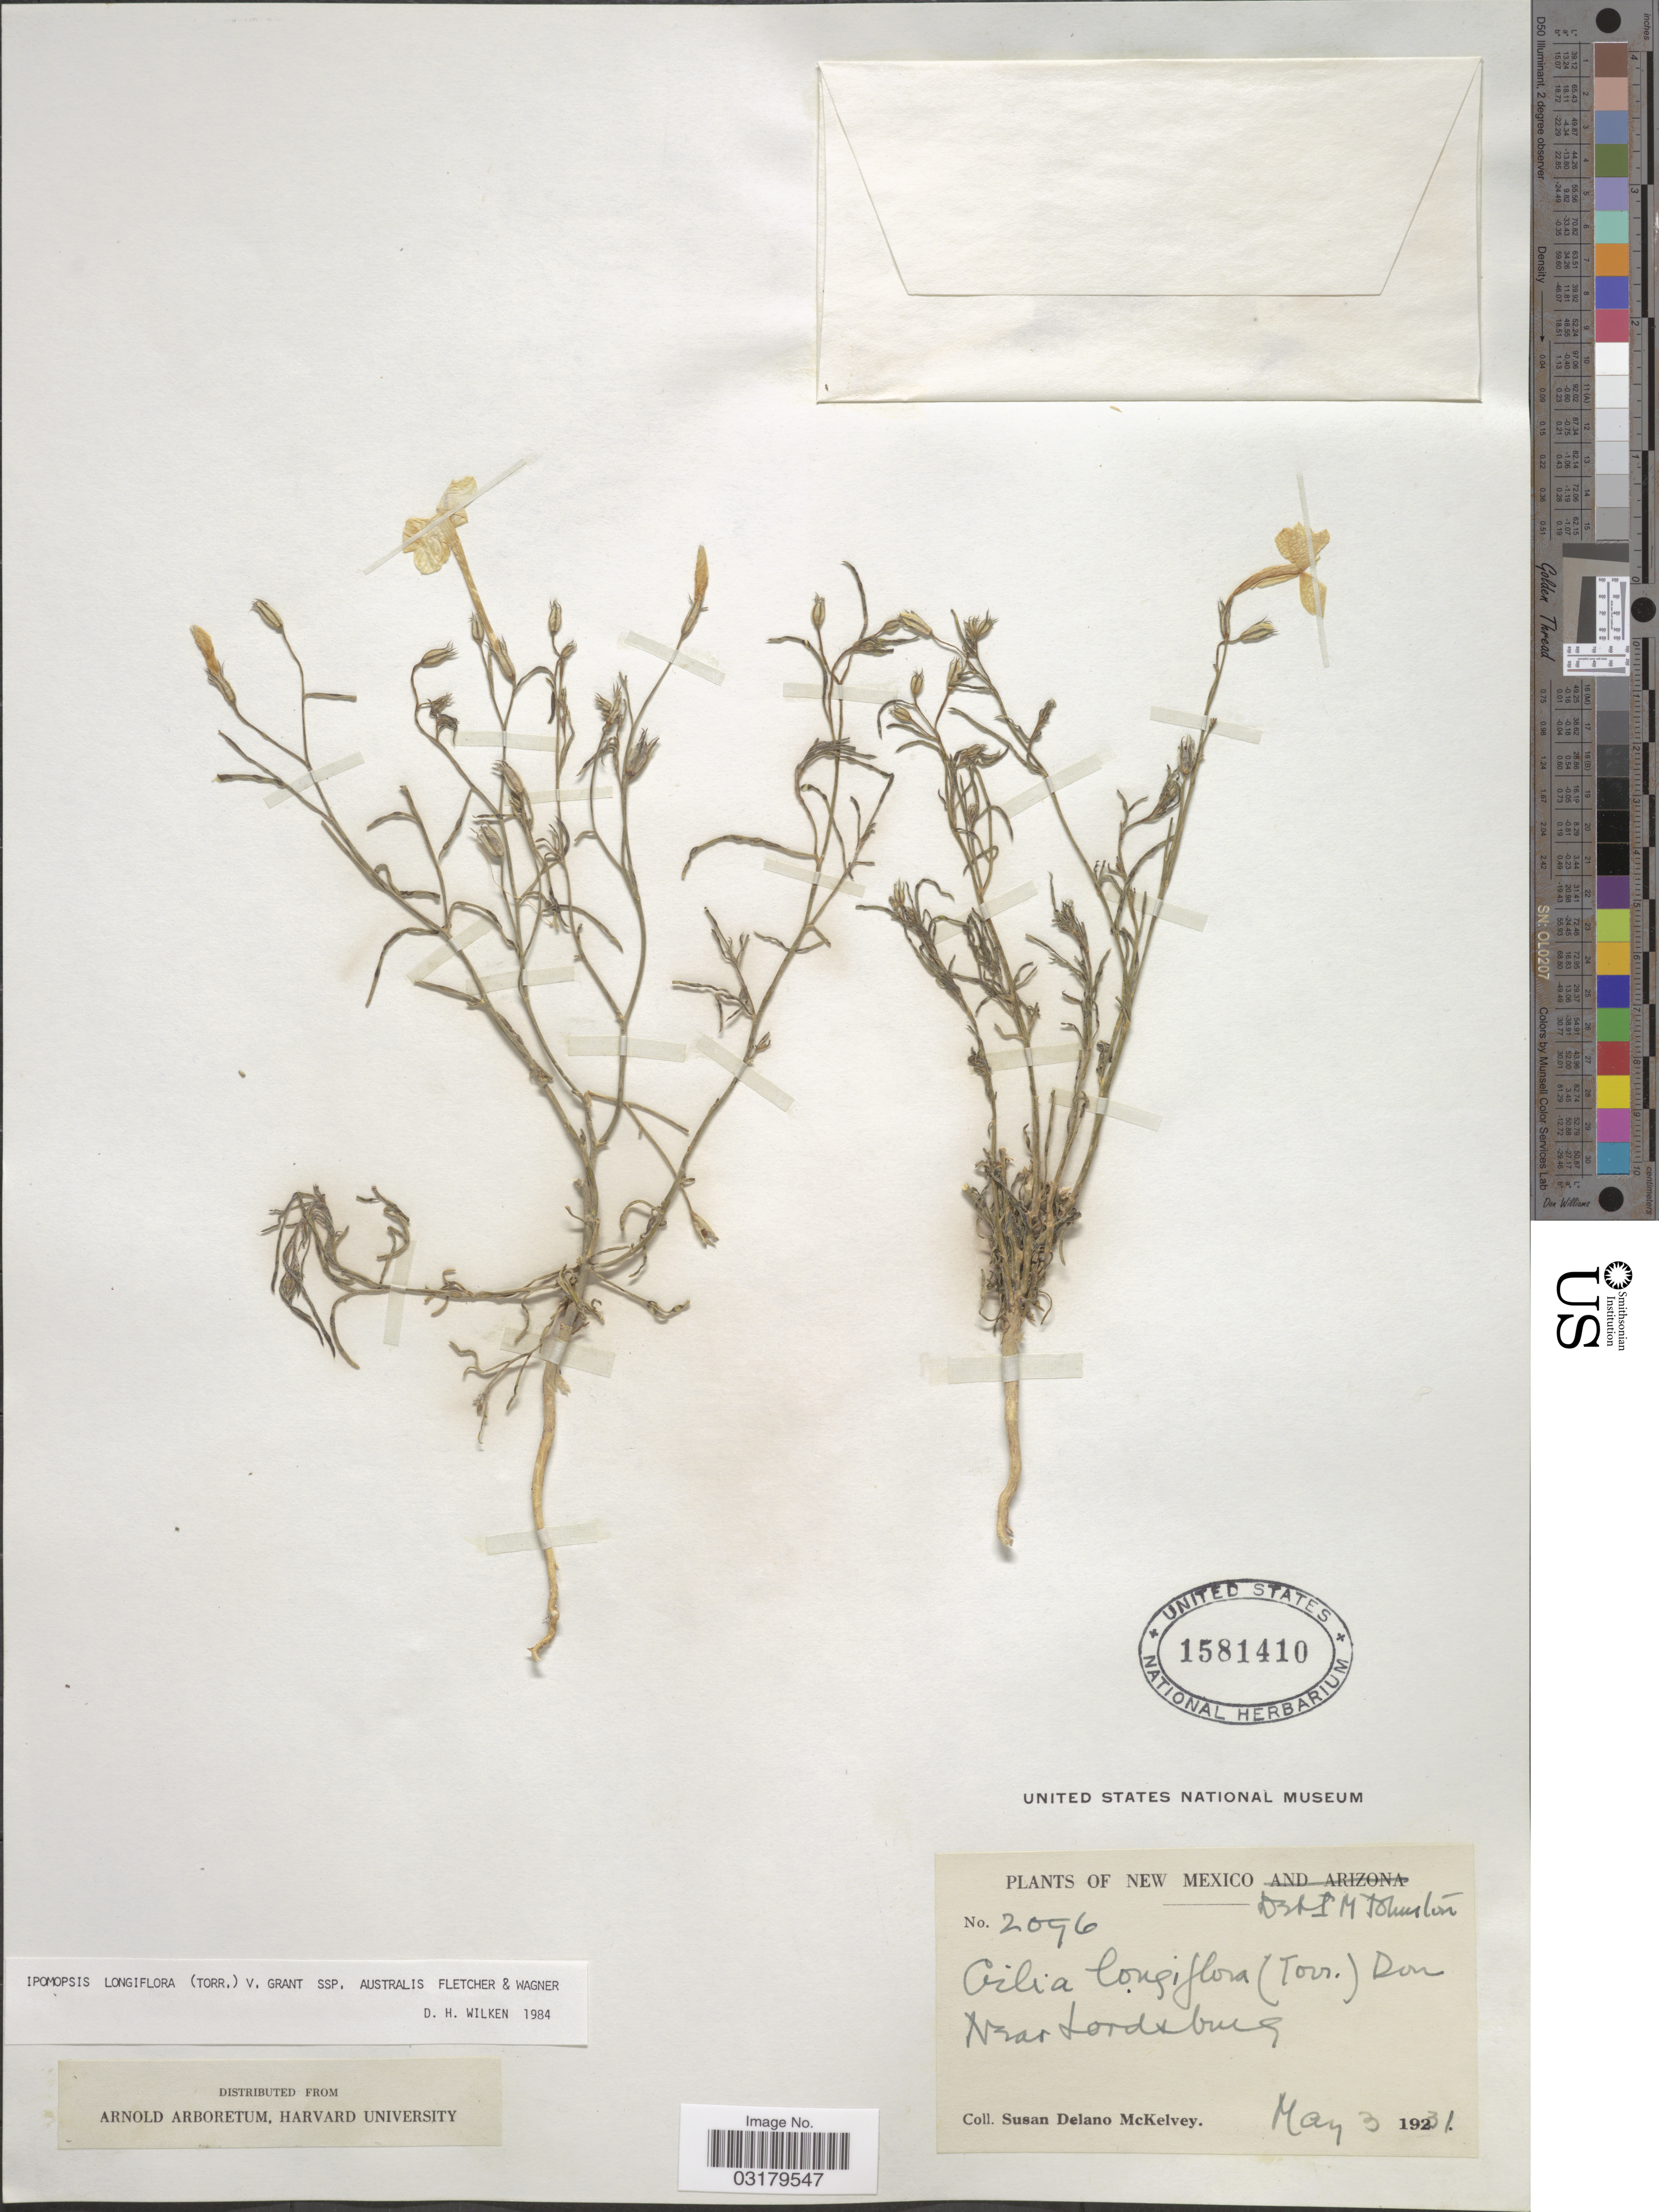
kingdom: Plantae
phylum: Tracheophyta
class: Magnoliopsida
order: Ericales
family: Polemoniaceae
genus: Ipomopsis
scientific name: Ipomopsis longiflora subsp. australis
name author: R.A. Fletcher & W.L. Wagner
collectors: S. A. McKelvey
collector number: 2096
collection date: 1931-05-03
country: United States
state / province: New Mexico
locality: Near Lordsburg.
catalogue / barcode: US 1581410